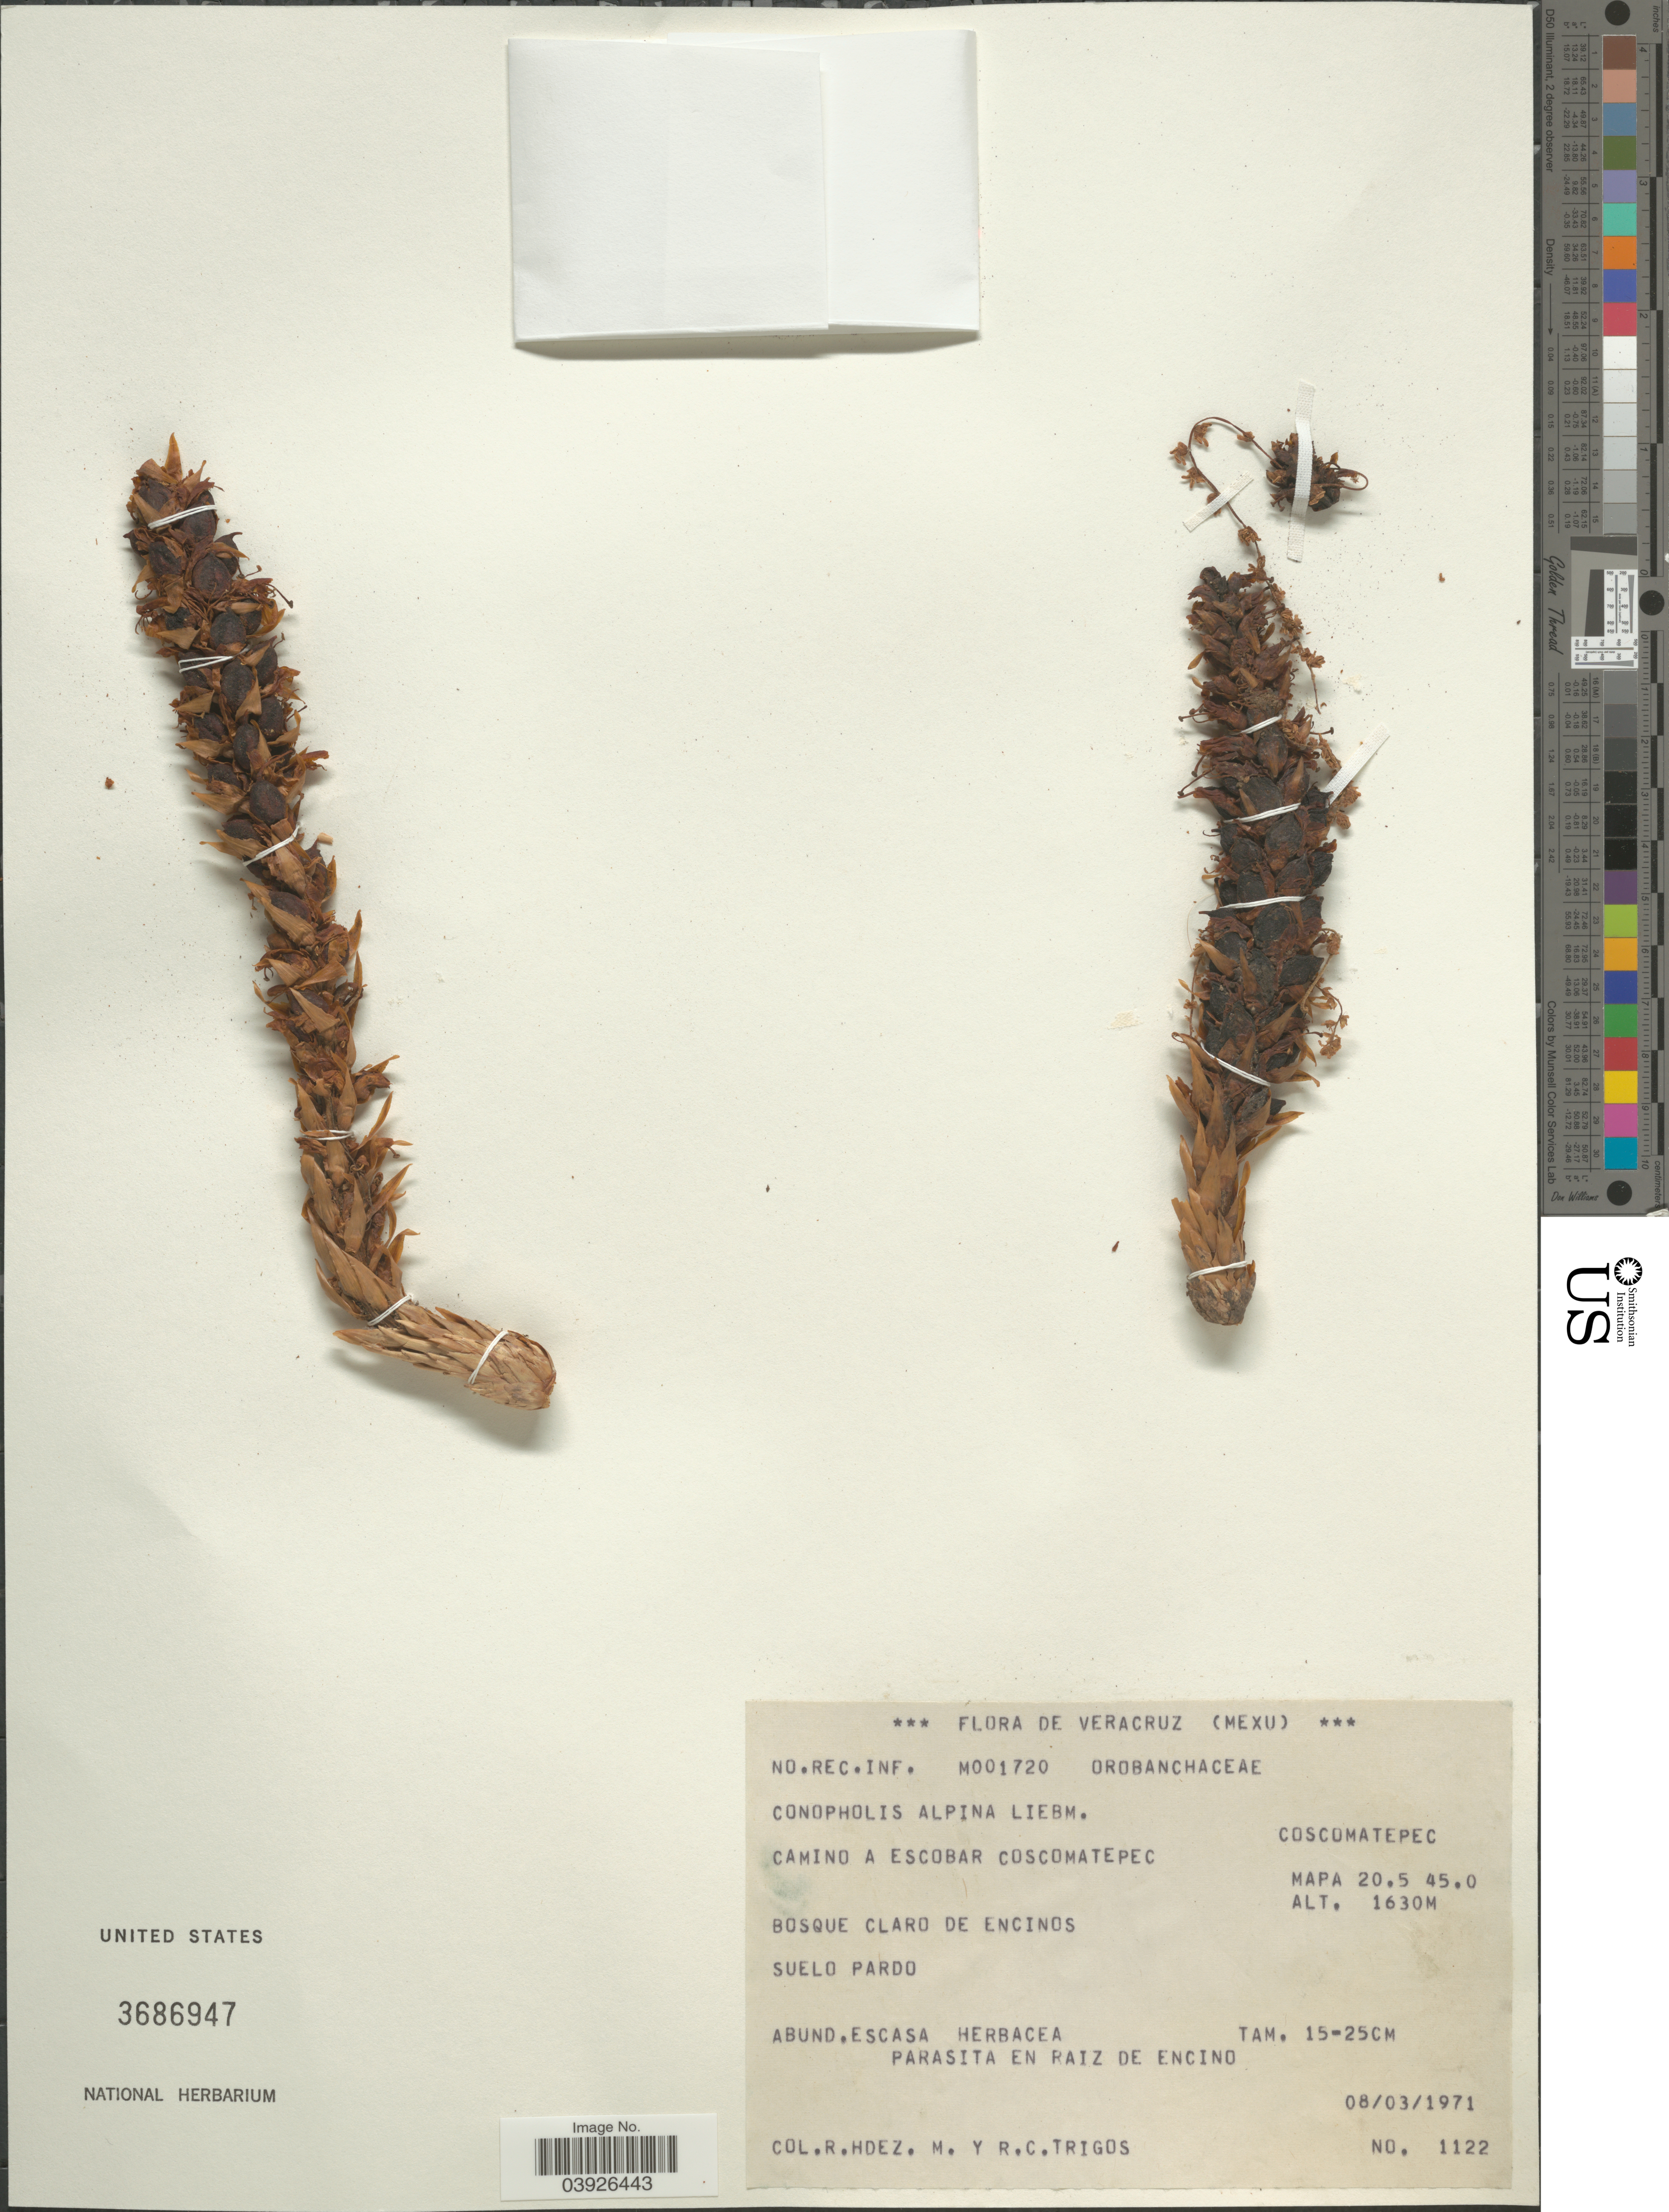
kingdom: Plantae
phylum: Tracheophyta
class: Magnoliopsida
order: Lamiales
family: Orobanchaceae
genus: Conopholis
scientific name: Conopholis alpina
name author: Liebm.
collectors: R. Hdez & R. Trigos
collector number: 1122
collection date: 1971-03-08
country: Mexico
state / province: Veracruz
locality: Veracruz. Camino a Escobar Coscomatepec. Coscomatepec. Mapa 20.5 45.0.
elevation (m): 1630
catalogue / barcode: US 3686947